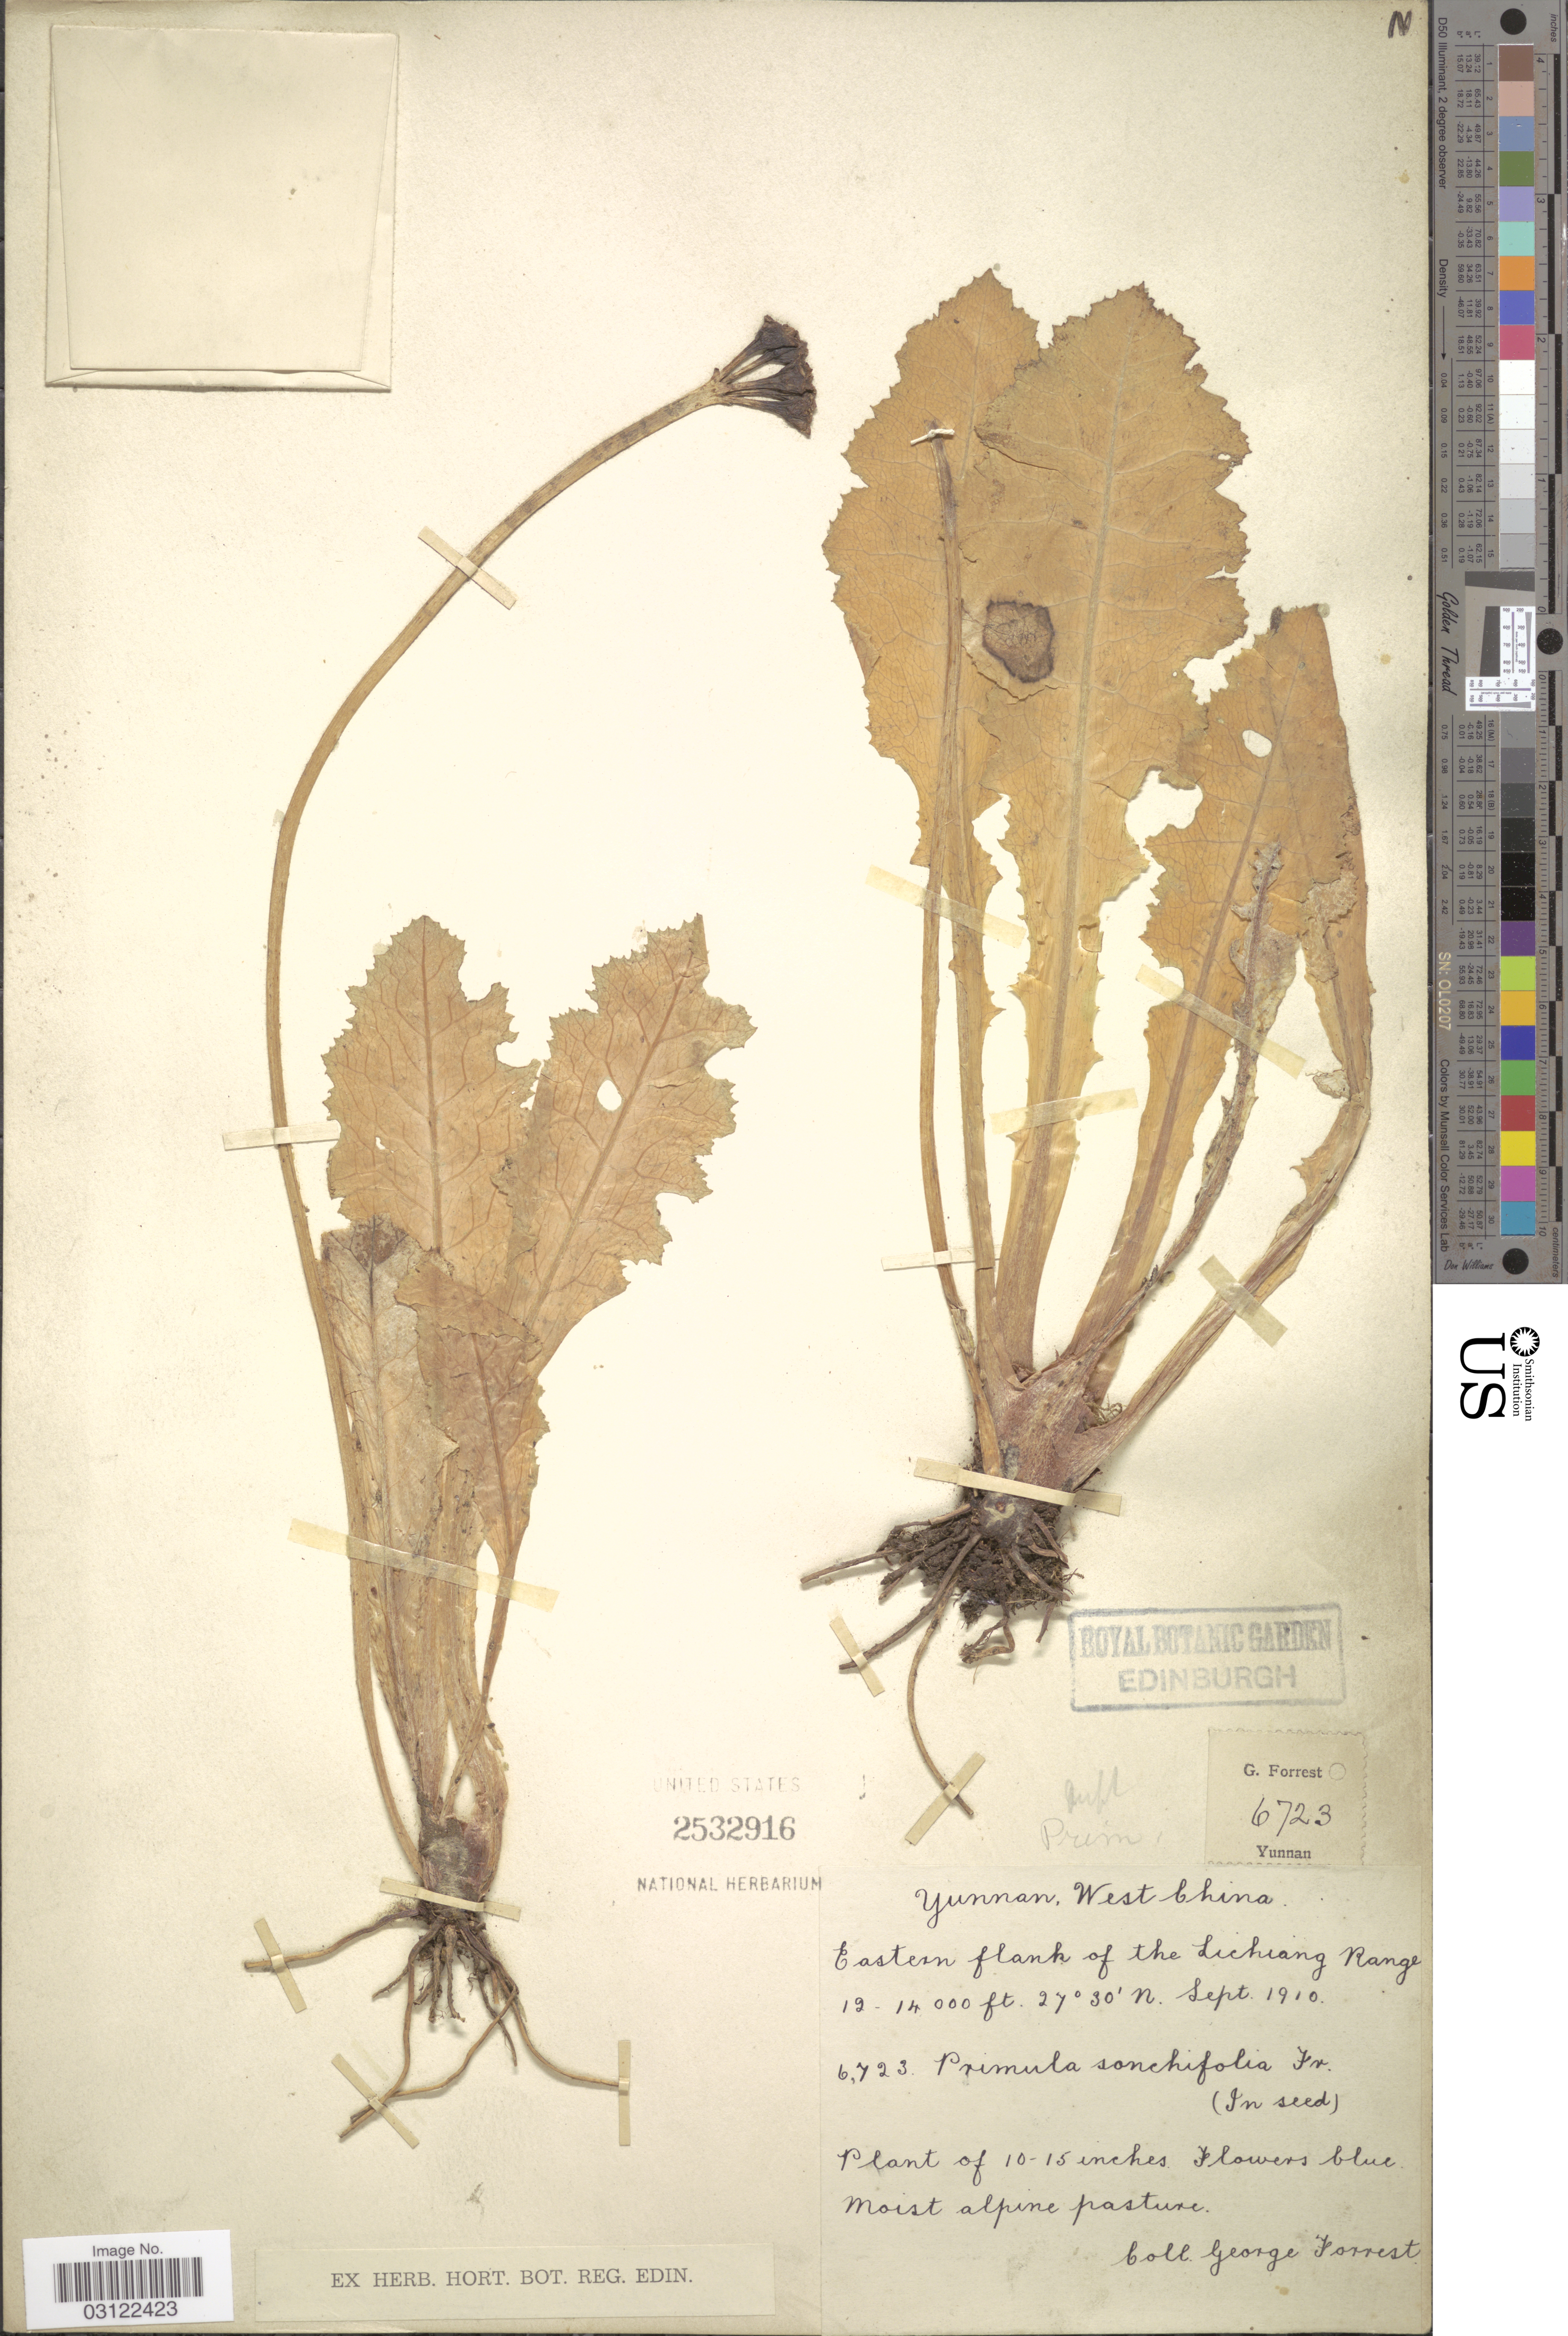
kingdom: Plantae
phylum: Tracheophyta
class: Magnoliopsida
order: Ericales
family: Primulaceae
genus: Primula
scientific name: Primula sonchifolia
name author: Franch.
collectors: G. Forrest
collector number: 6723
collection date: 1910-09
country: China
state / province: Yunnan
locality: West China. Eastern flank of the Lichiang Range.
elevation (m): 3658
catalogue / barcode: US 2532916